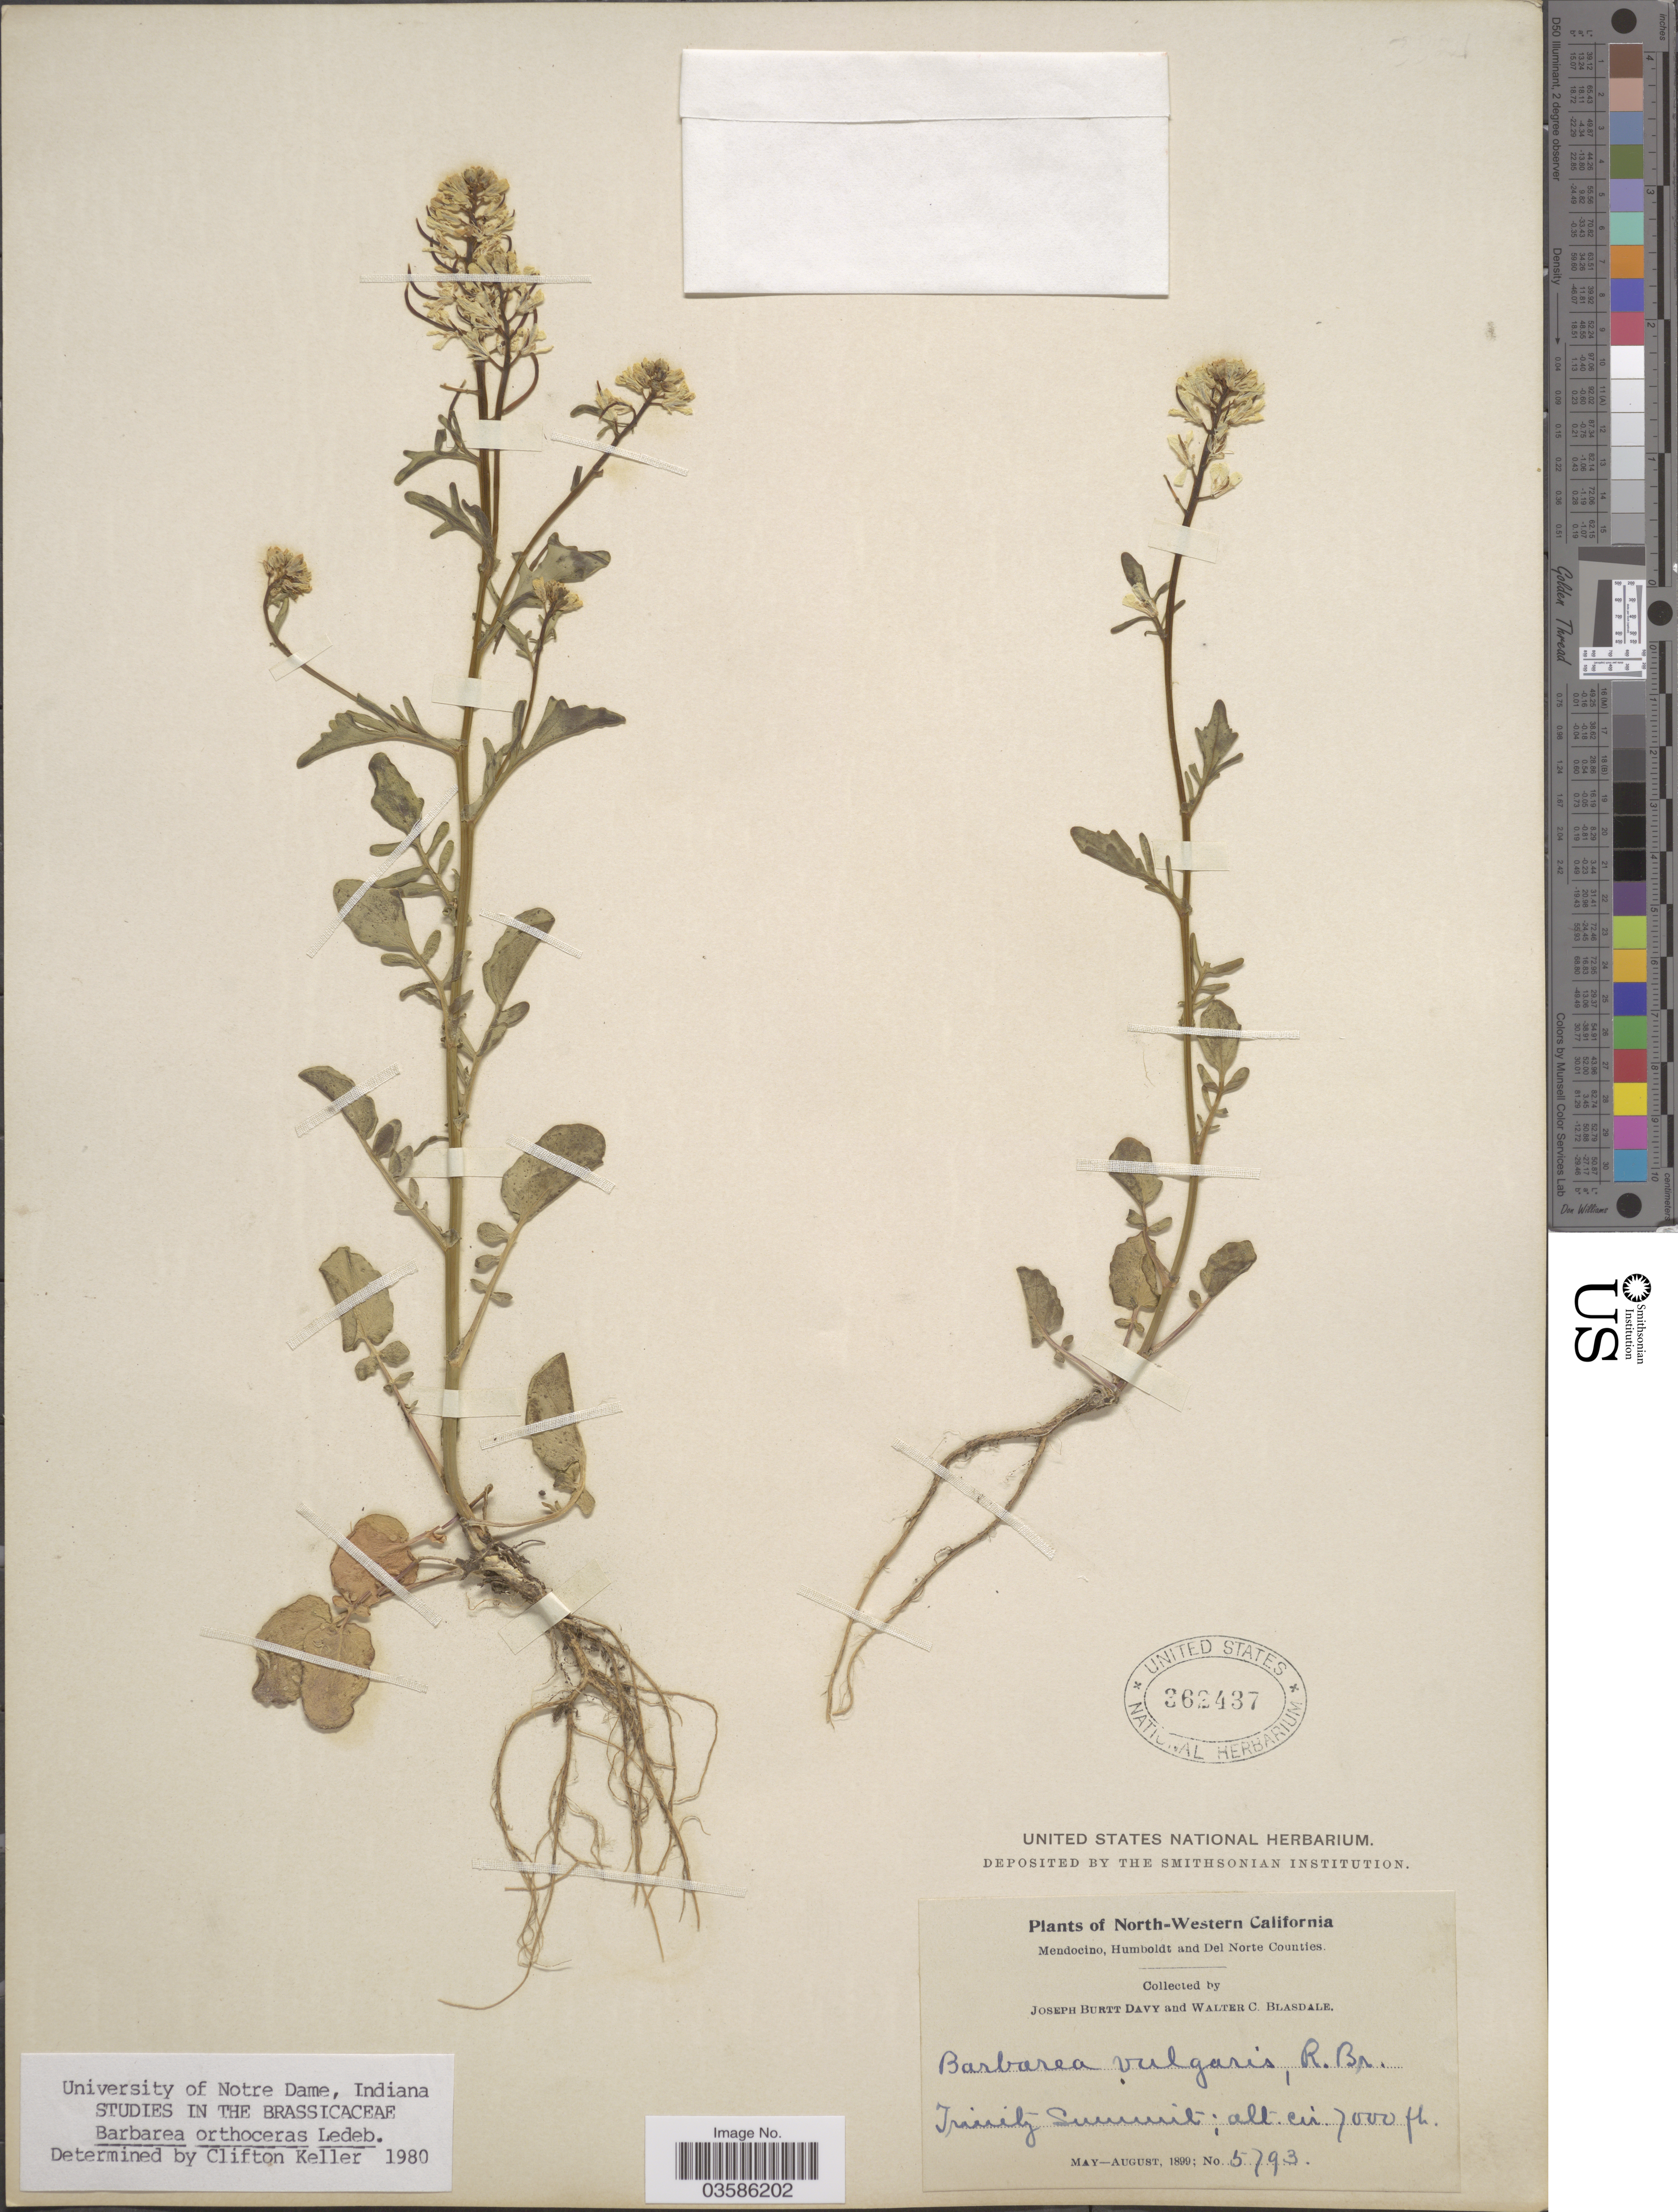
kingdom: Plantae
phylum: Tracheophyta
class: Magnoliopsida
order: Brassicales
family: Brassicaceae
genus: Barbarea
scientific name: Barbarea orthoceras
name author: Ledeb.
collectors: J. Burtt Davy & W. Blasdale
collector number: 5793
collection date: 1899-05/1899-08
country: United States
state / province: California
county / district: Mendocino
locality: North-Western California. Mendocino, Humboldt and Del Norte Counties. Trinity Summit.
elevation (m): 2134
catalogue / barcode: US 362437